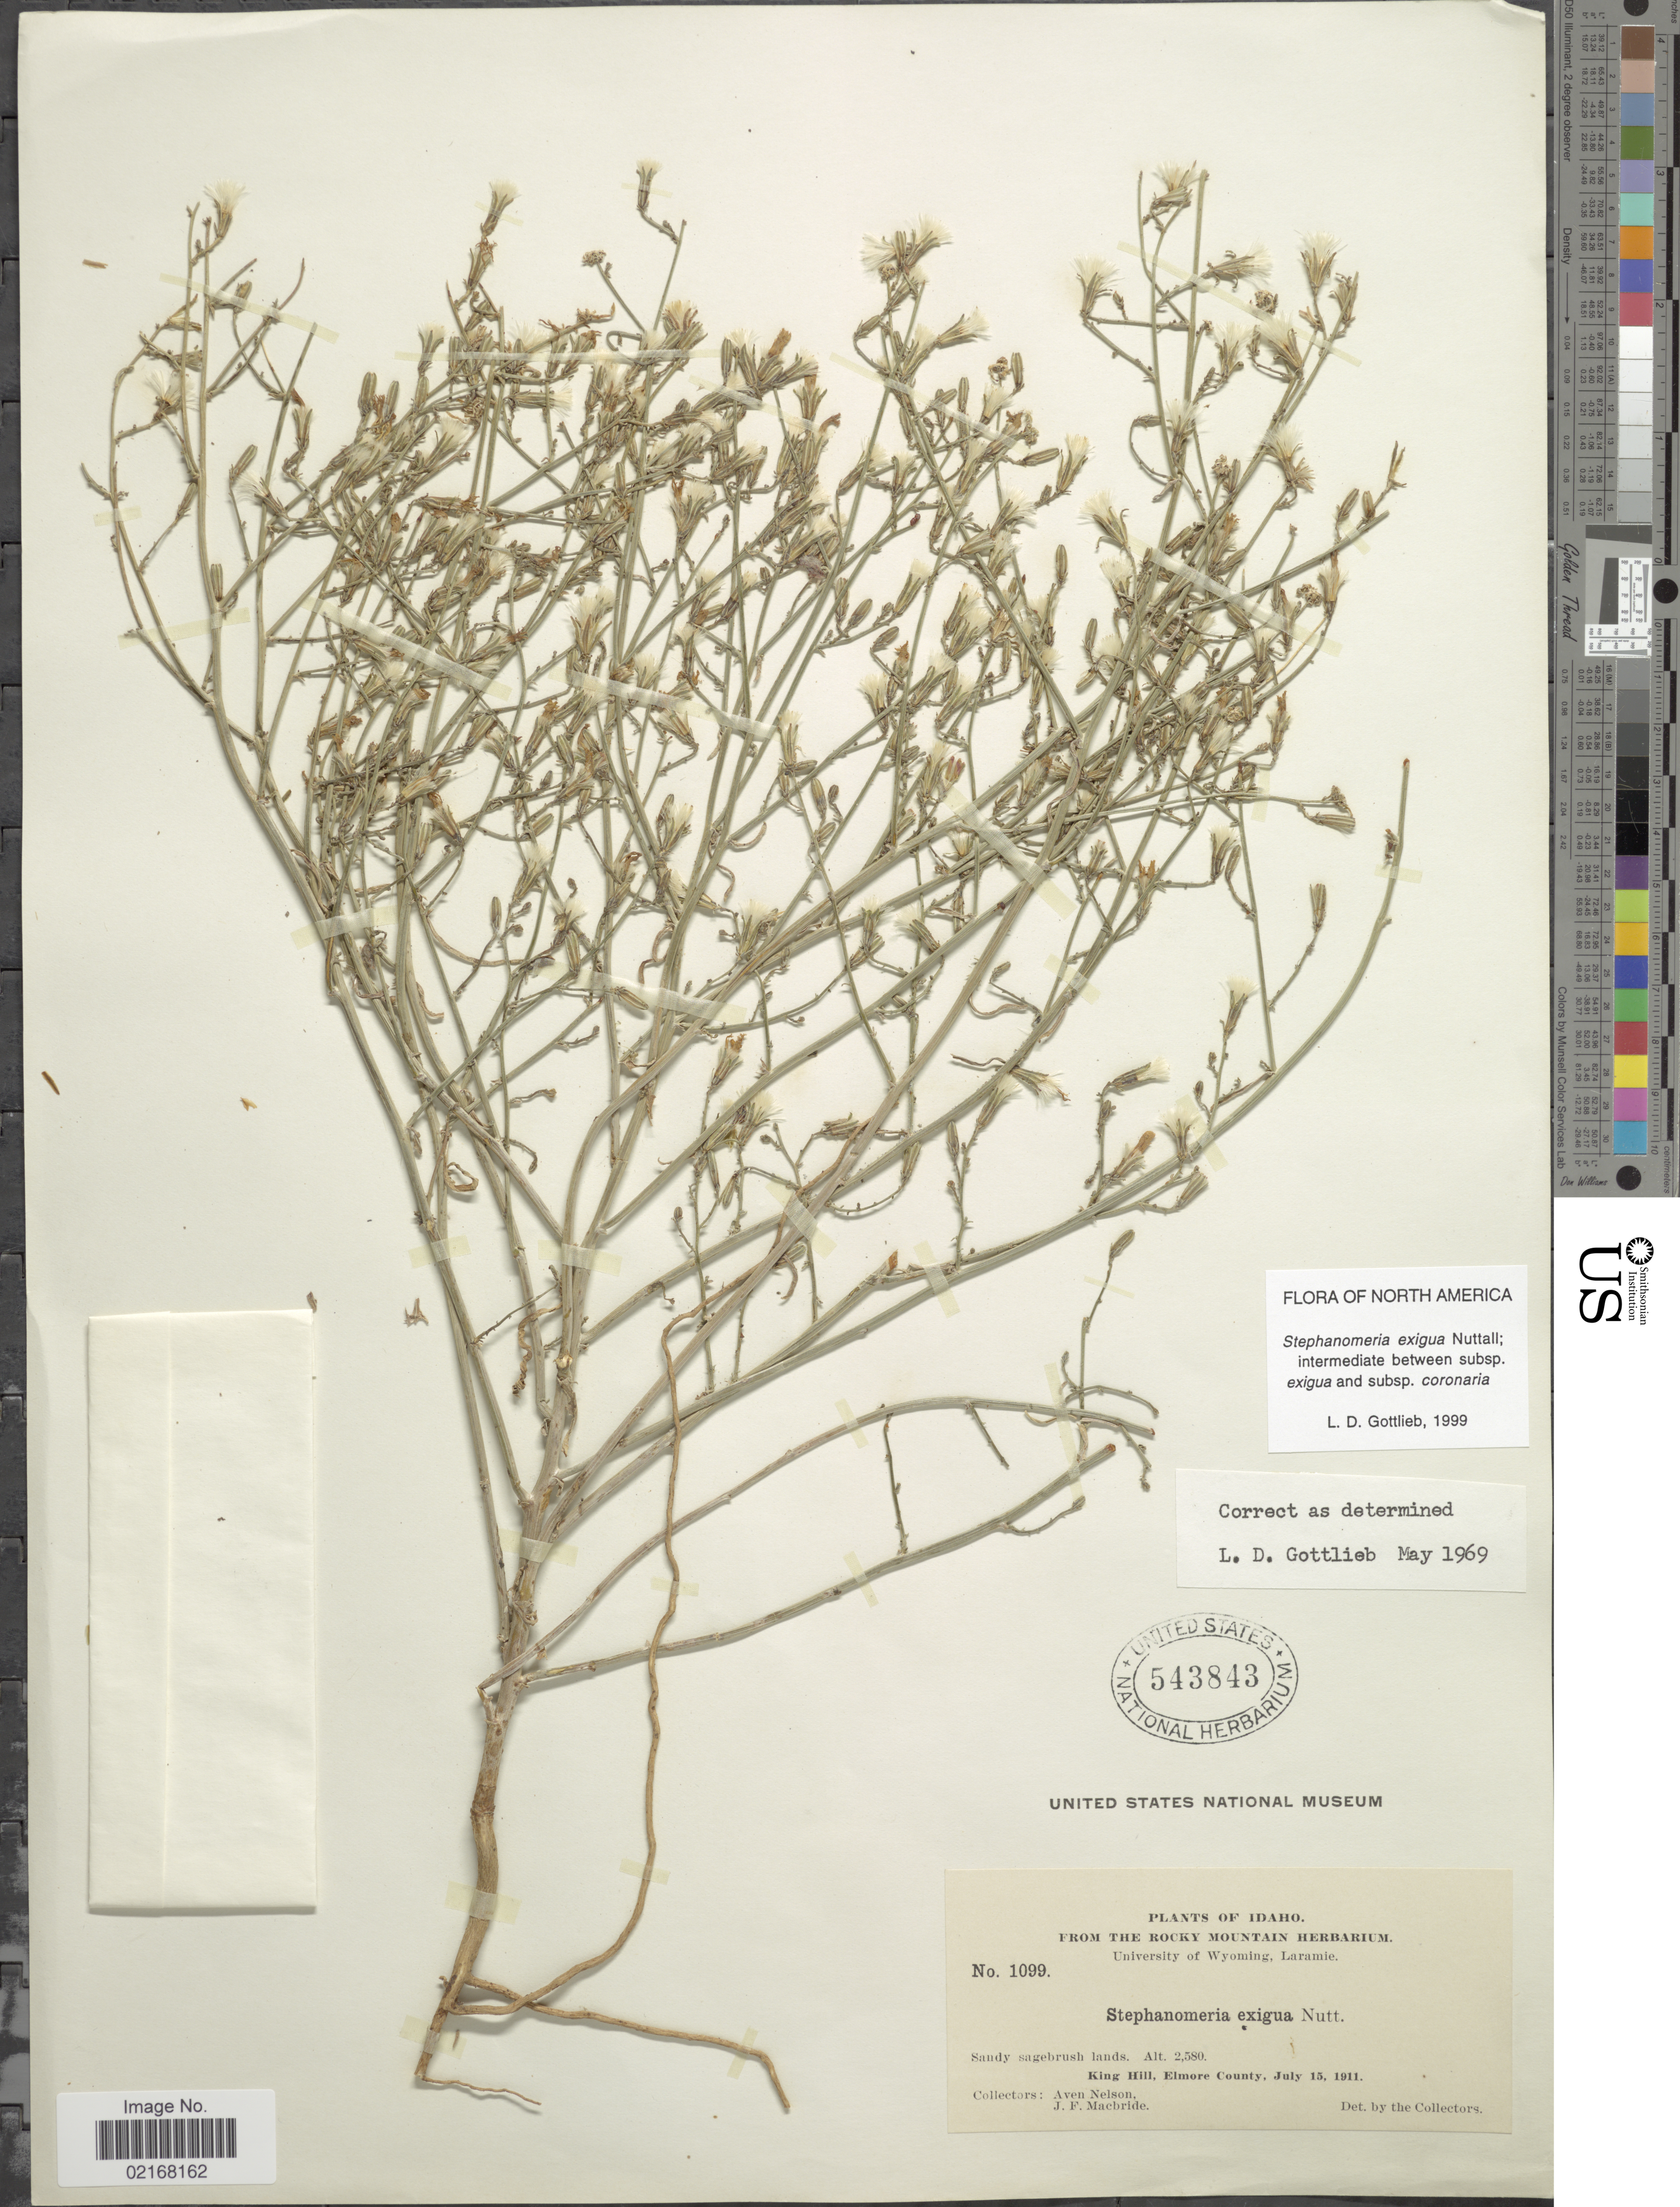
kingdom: Plantae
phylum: Tracheophyta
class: Magnoliopsida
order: Asterales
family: Asteraceae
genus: Stephanomeria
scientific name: Stephanomeria exigua subsp. coronaria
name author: (Greene) Gottlieb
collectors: A. Nelson & J. F. Macbride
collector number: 1099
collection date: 1911-07-15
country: United States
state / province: Idaho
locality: King Hill, Elmore County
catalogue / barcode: US 543843